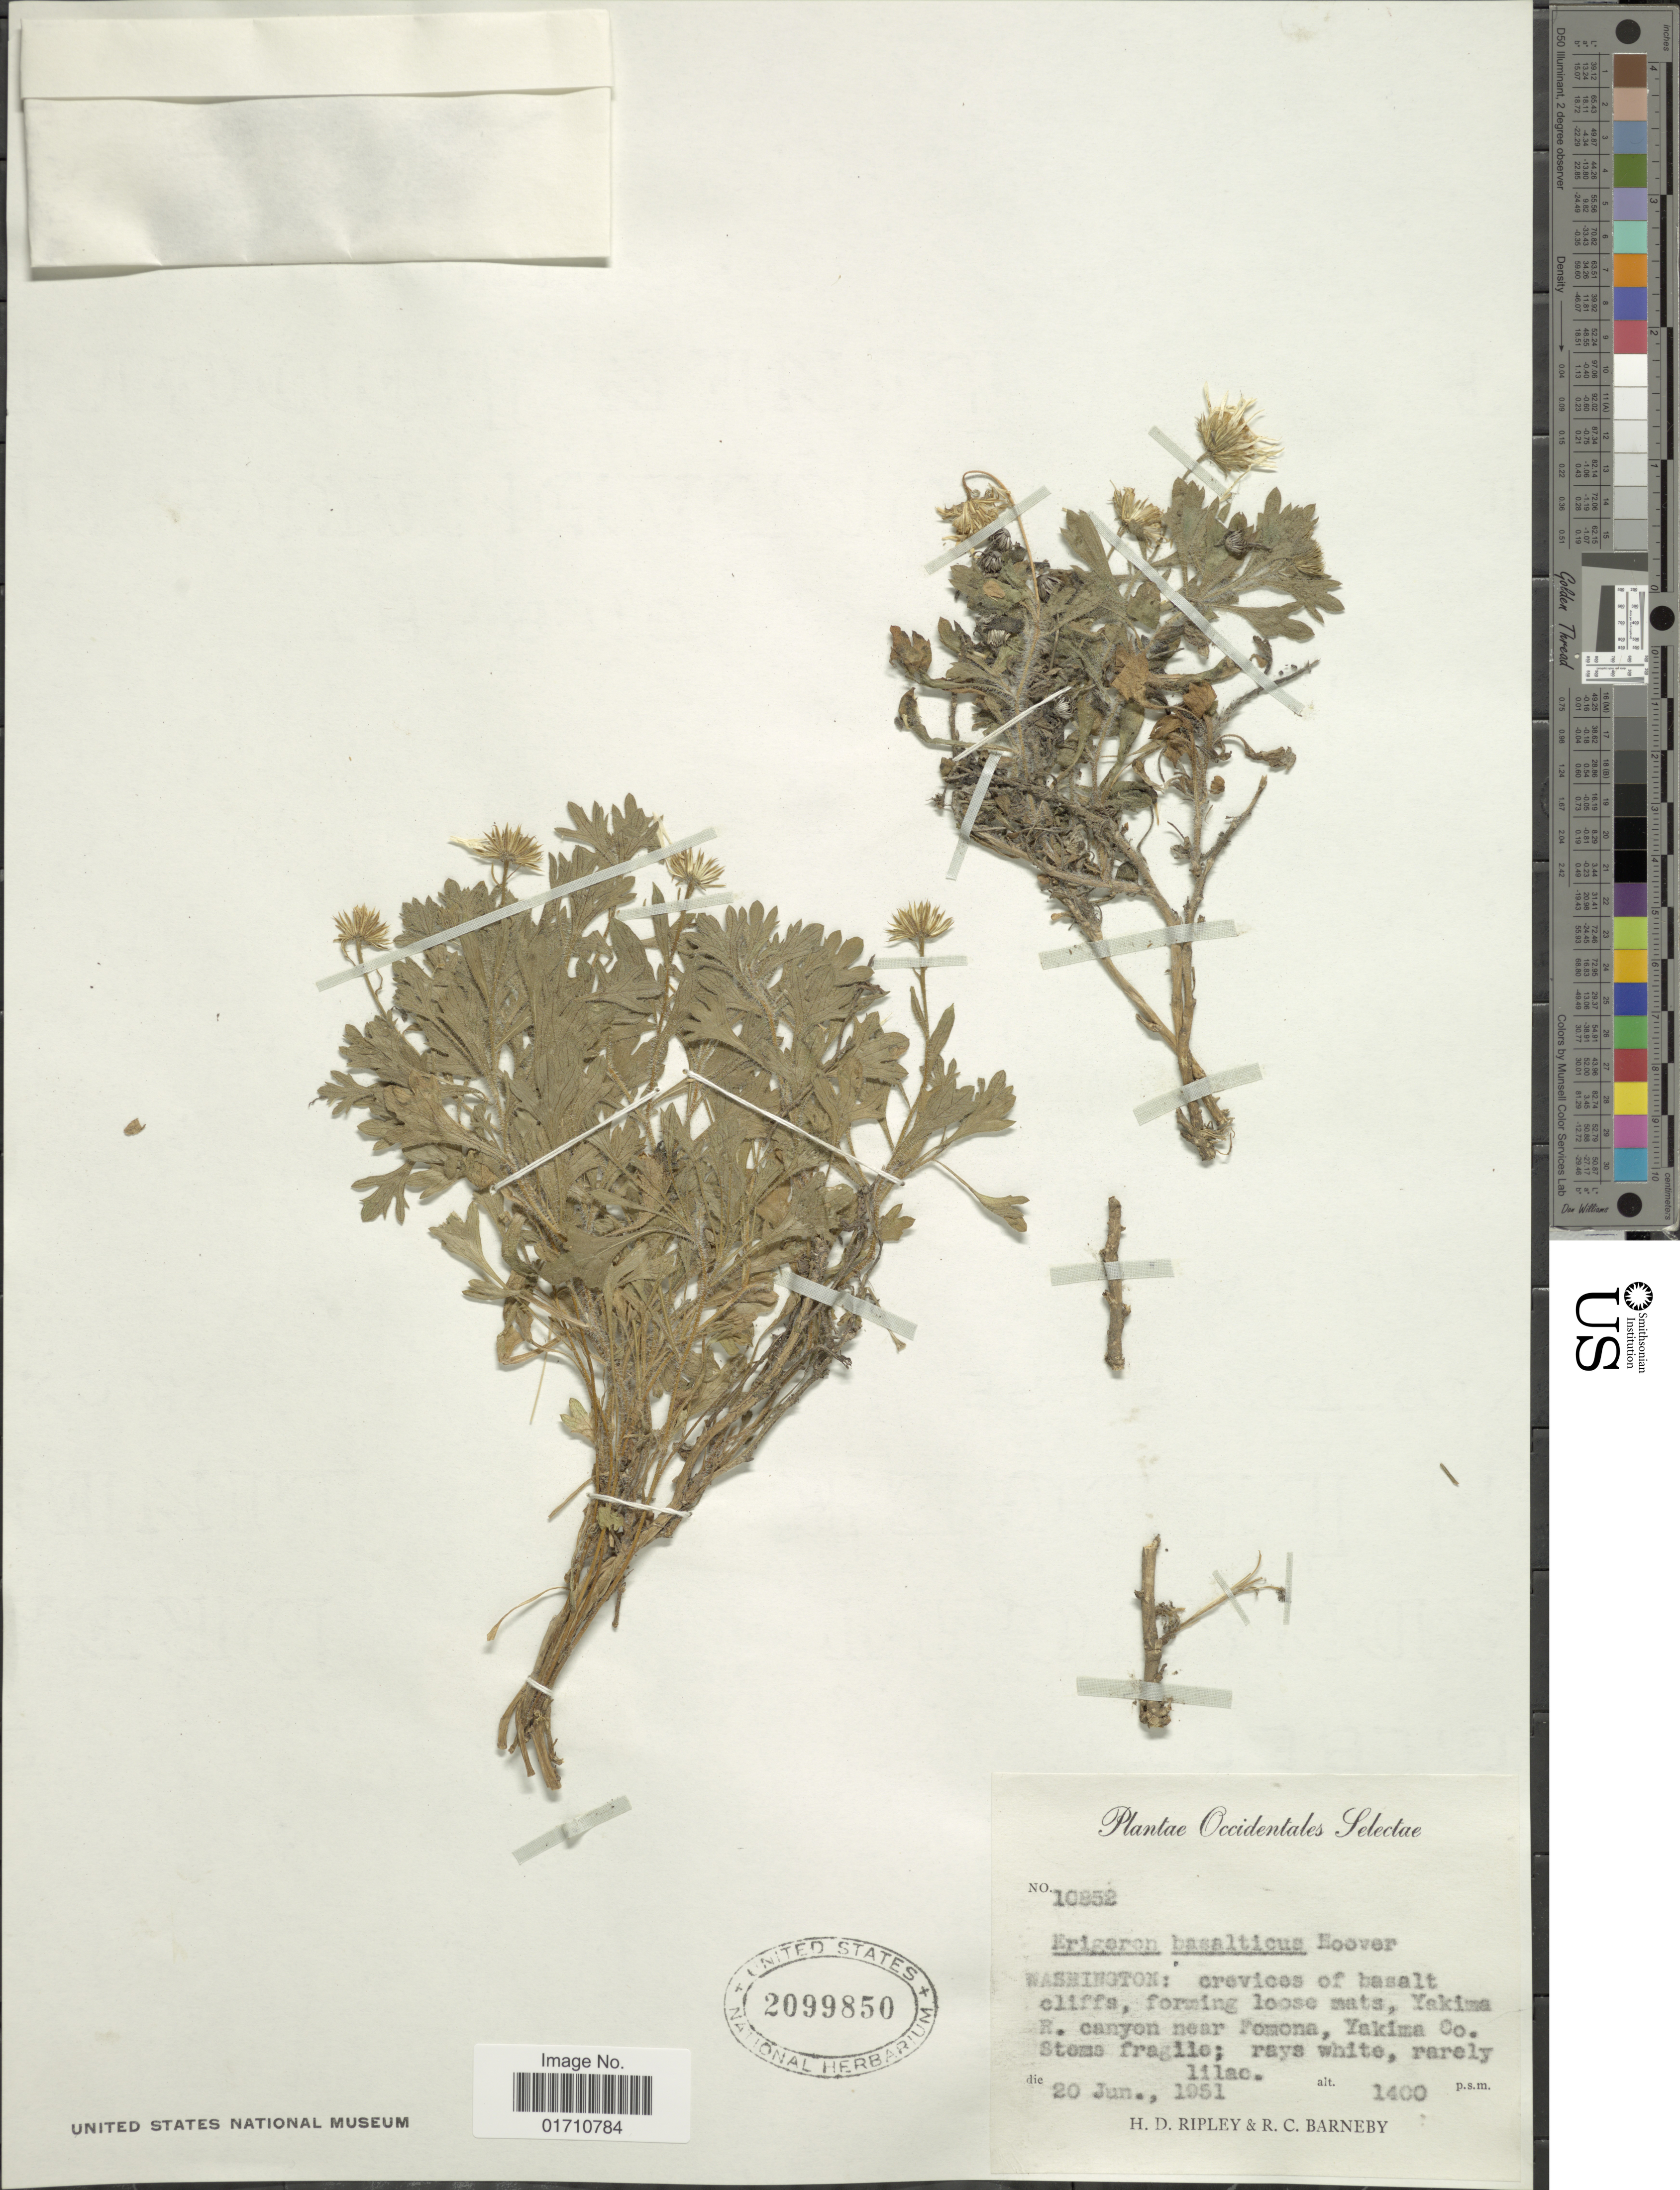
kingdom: Plantae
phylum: Tracheophyta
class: Magnoliopsida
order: Asterales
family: Asteraceae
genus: Erigeron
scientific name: Erigeron basalticus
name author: Hoover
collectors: H. Ripley & R. C. Barneby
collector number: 10852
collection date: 1951-06-20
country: United States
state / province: Washington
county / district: Yakima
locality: Crevices of basalt cliffs, forming loose mats, Yakima R.canyon near Fomona, Yakima Co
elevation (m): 1400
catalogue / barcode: US 2099850